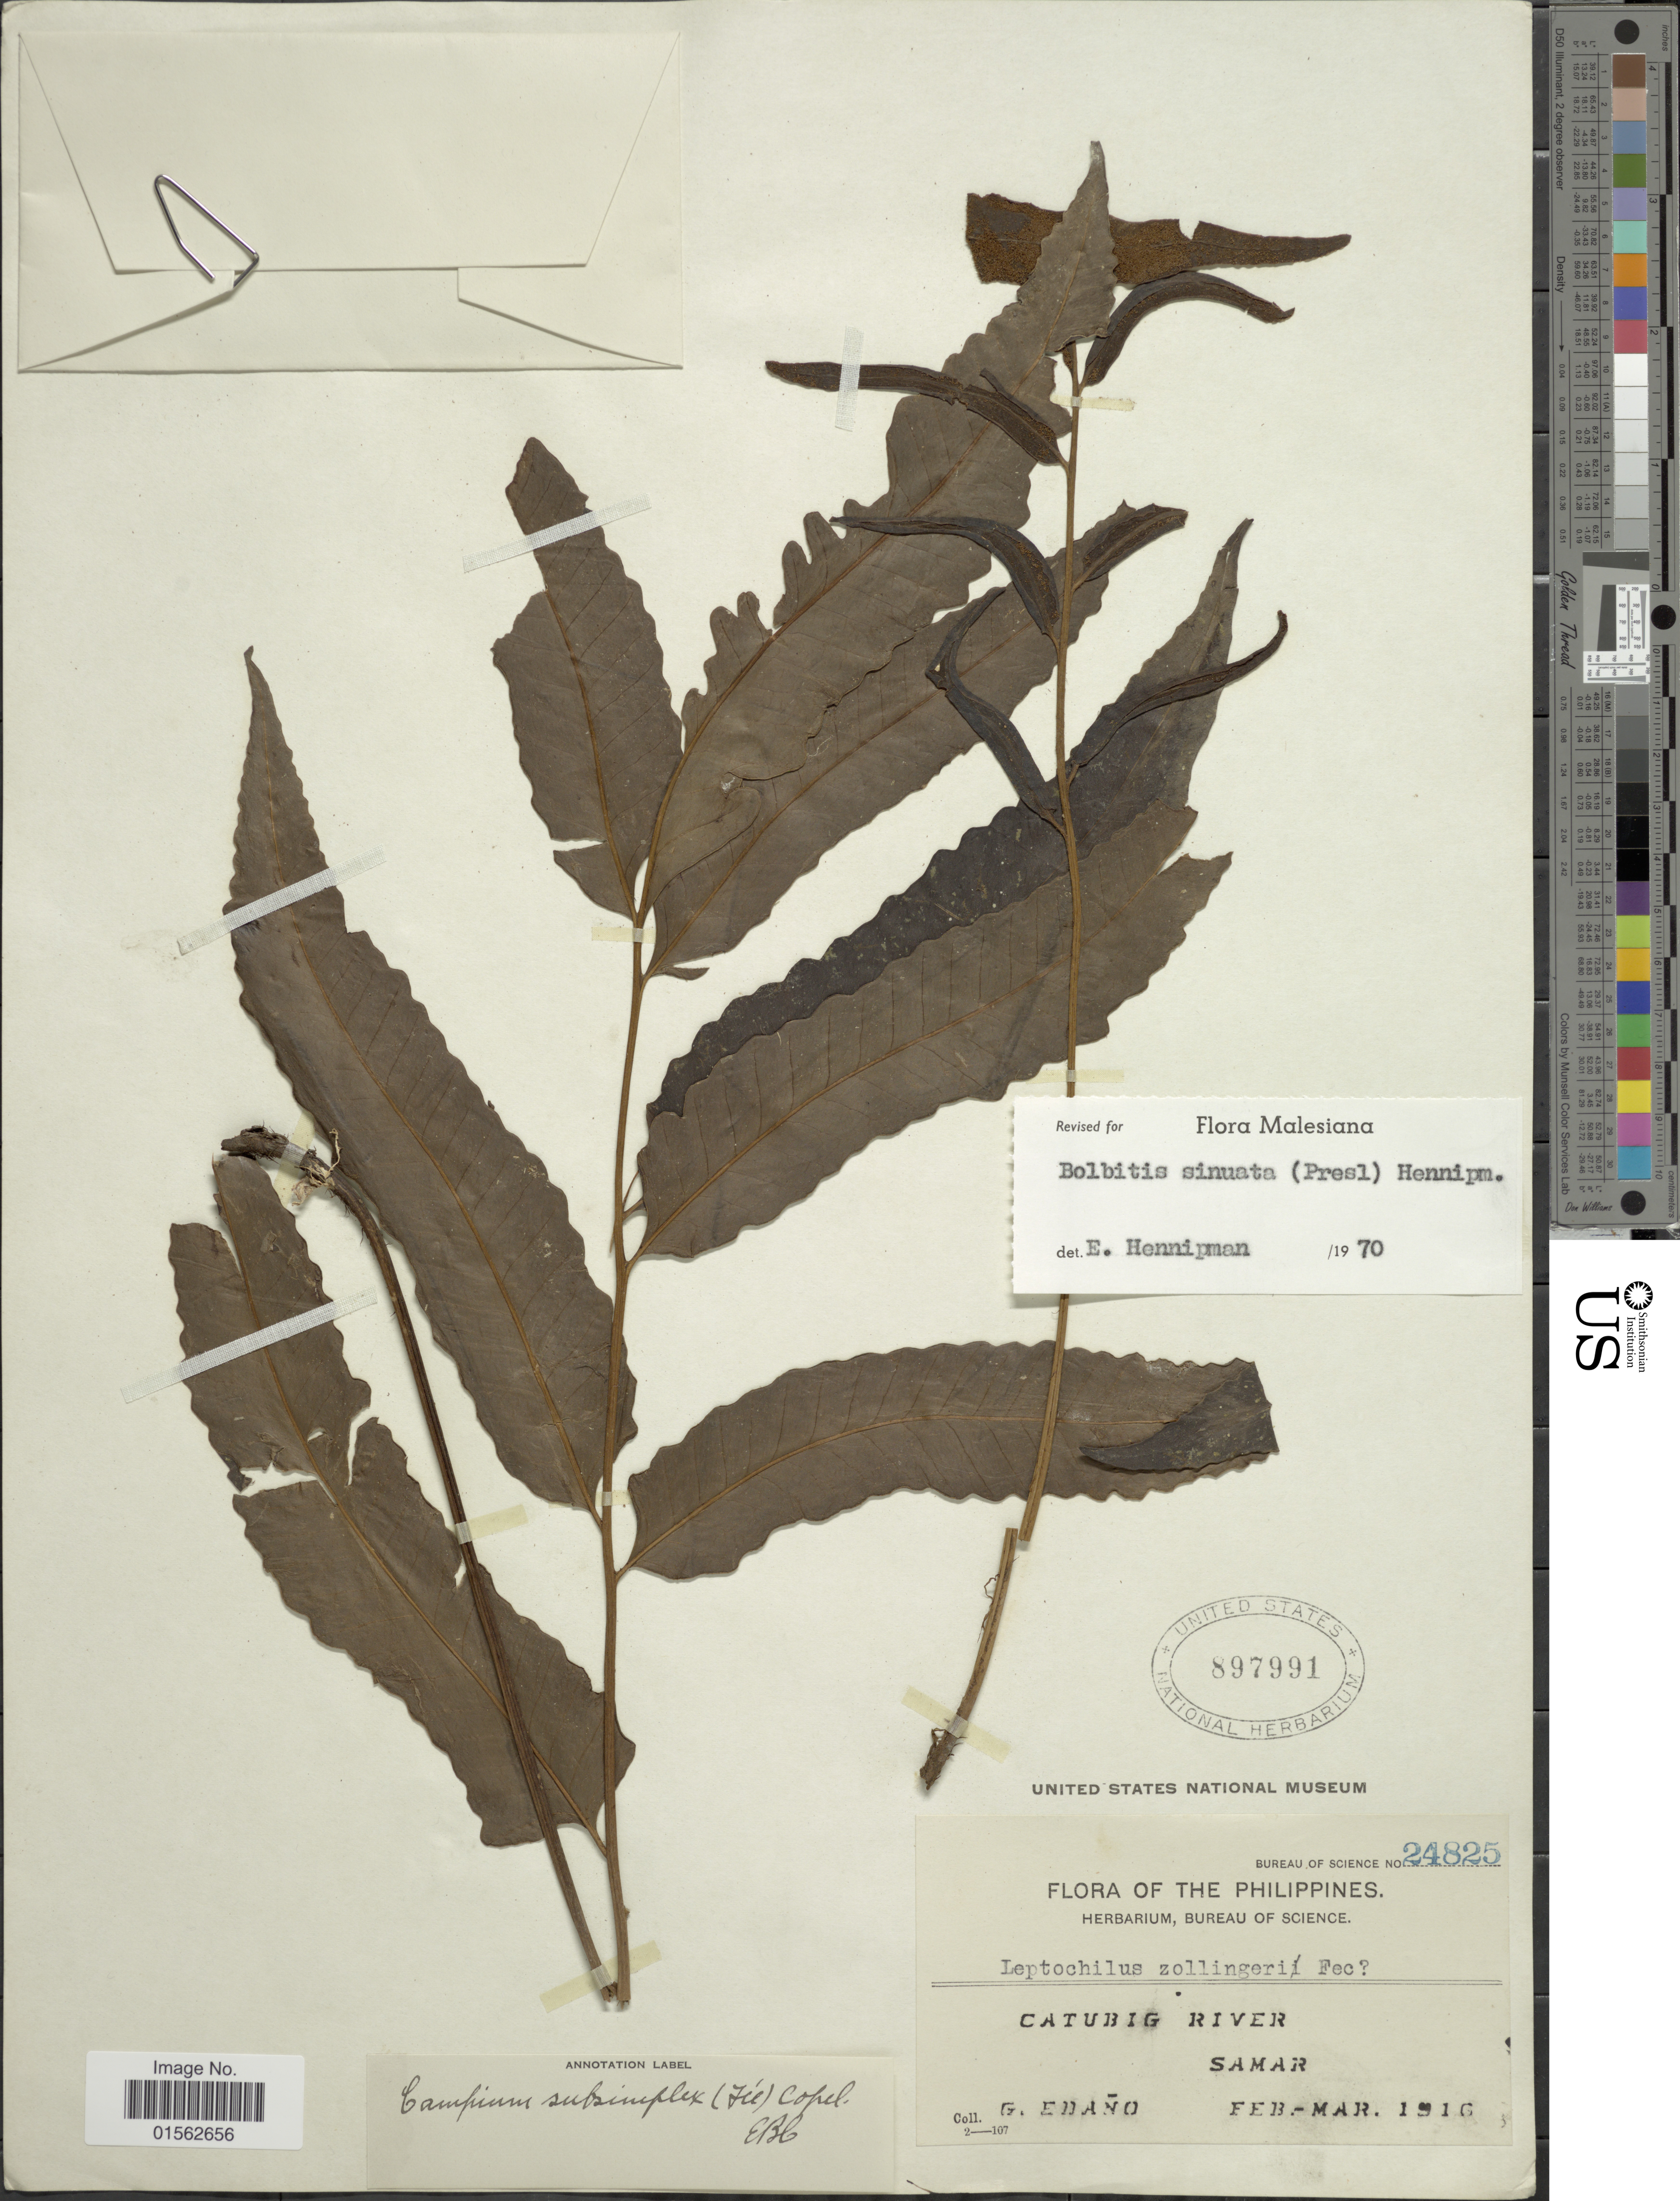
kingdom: Plantae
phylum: Tracheophyta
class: Polypodiopsida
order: Polypodiales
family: Dryopteridaceae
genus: Bolbitis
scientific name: Bolbitis sinuata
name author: (C. Presl) Hennipman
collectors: G. Edaño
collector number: Bureau of Science 24825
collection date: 1916-02/1916-03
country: Philippines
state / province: Eastern Visayas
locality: Philippines, Catabug River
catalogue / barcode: US 897991